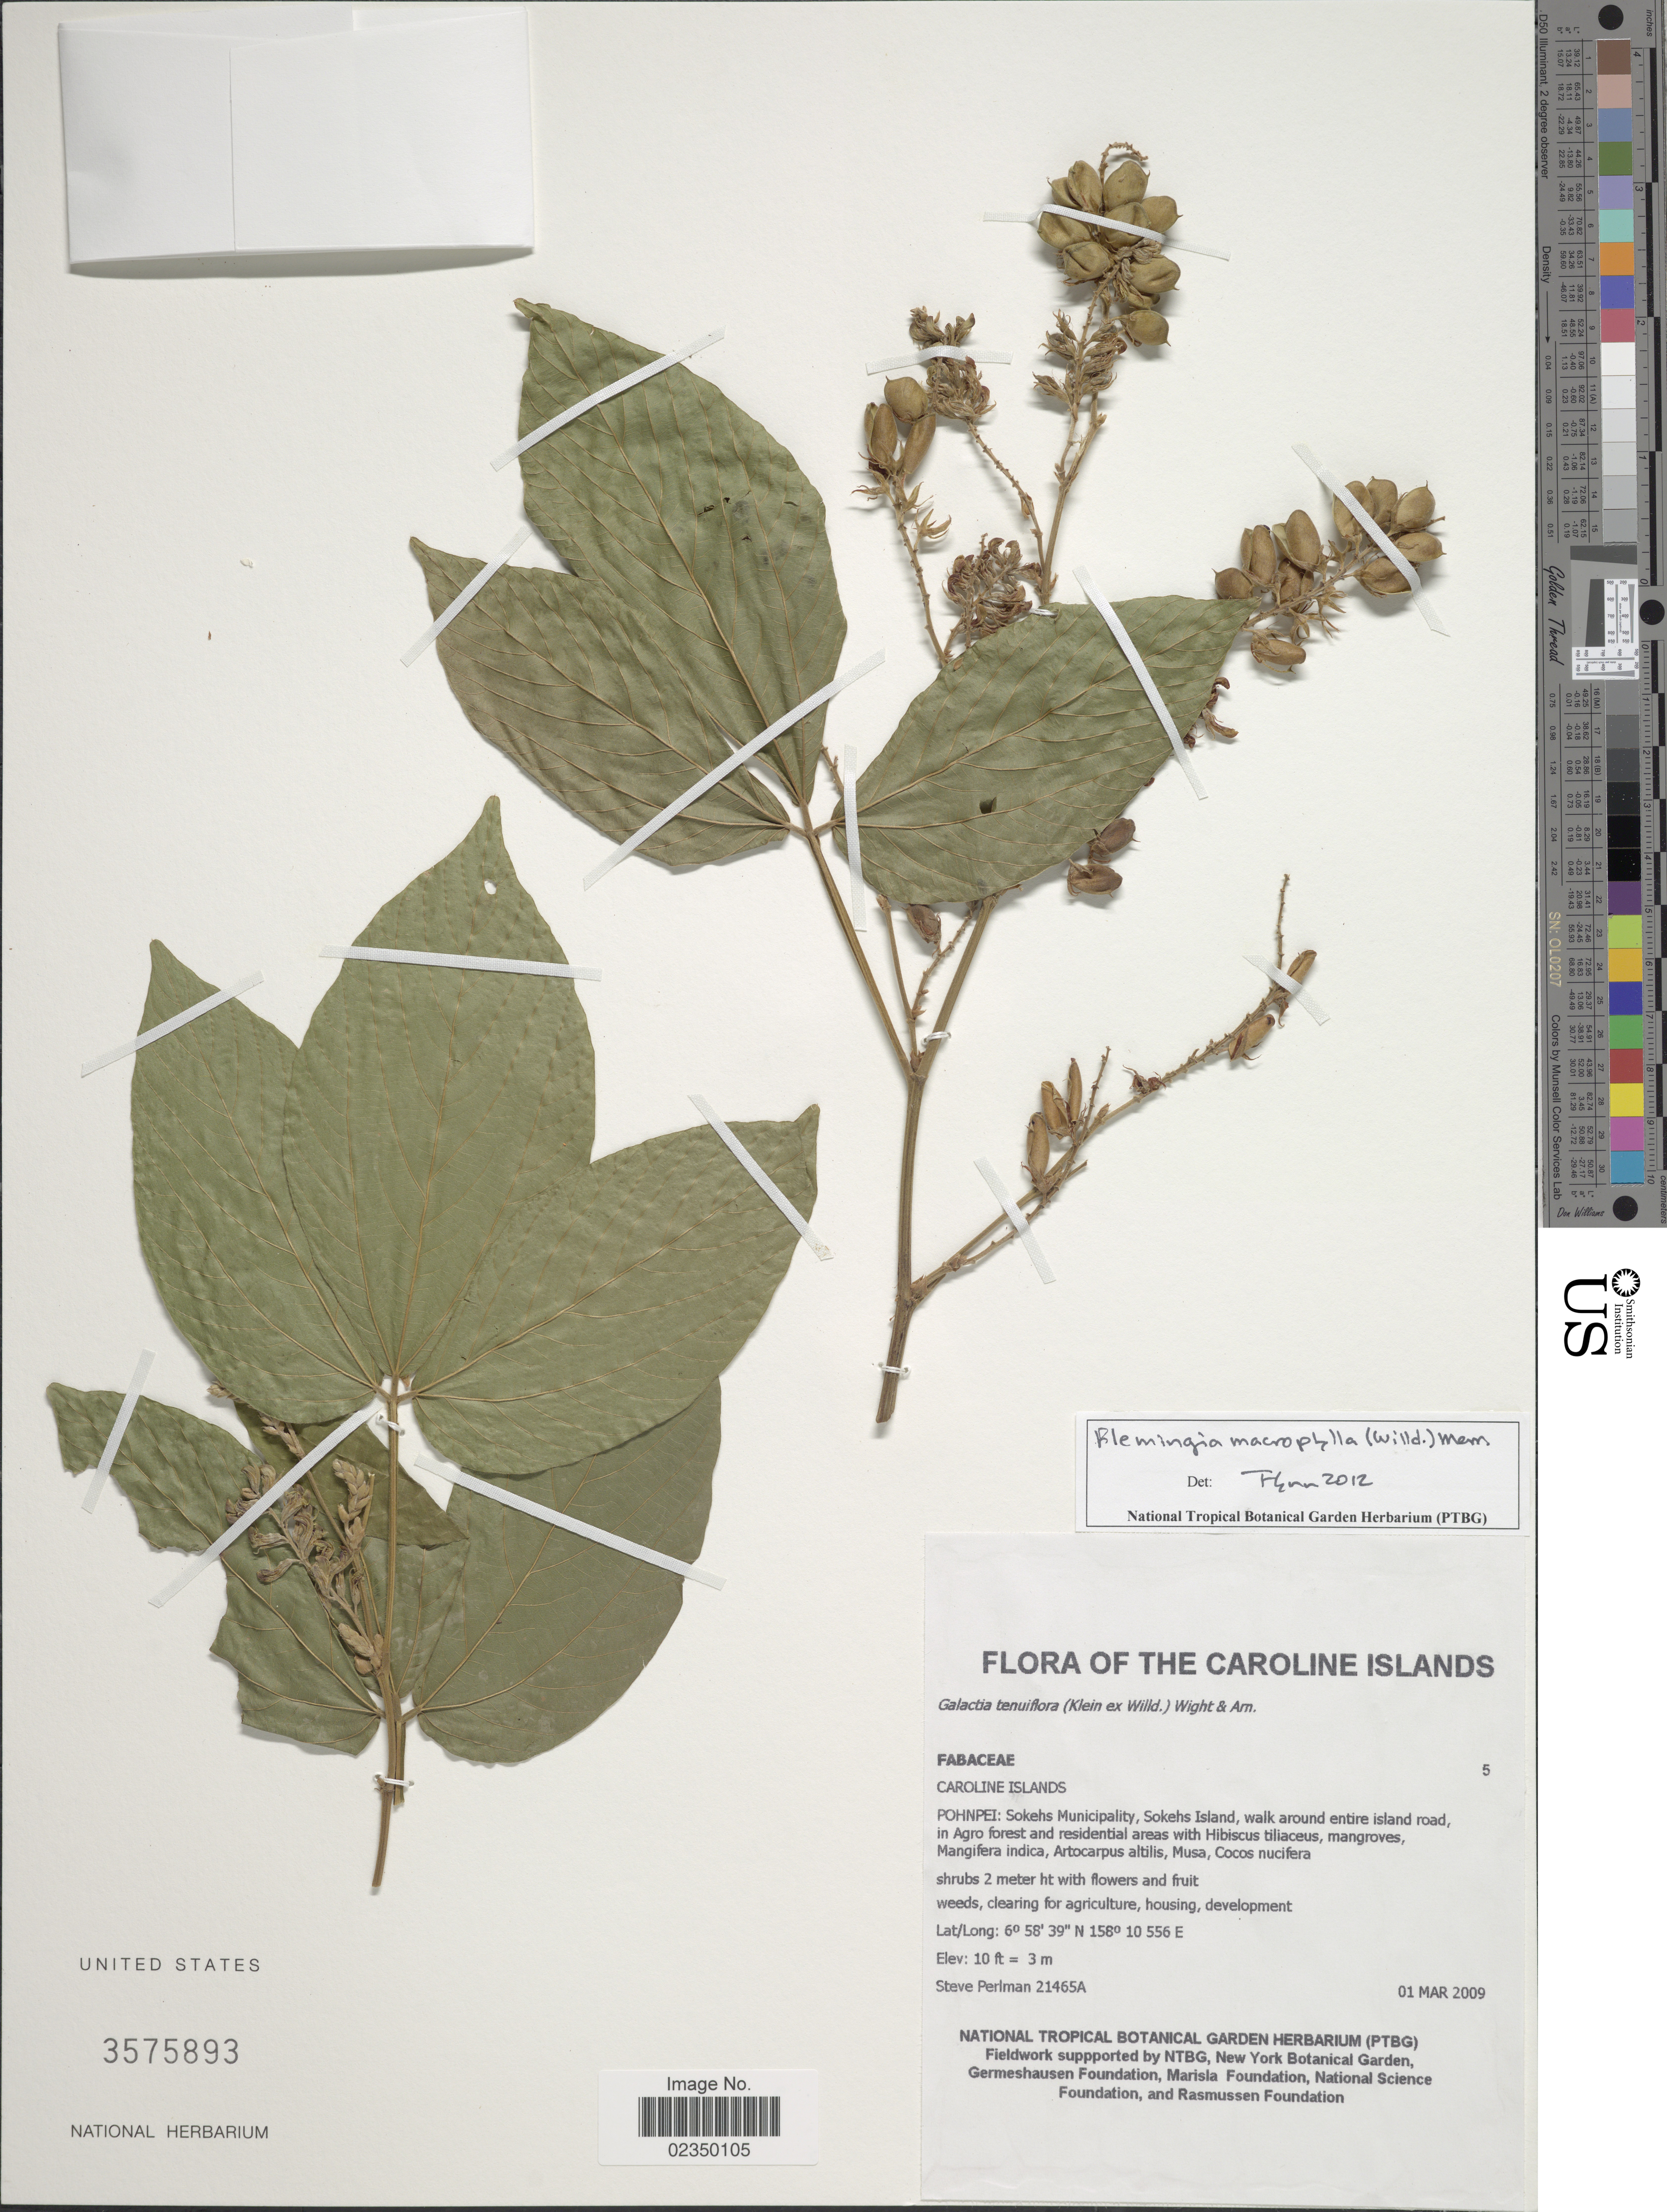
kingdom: Plantae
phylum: Tracheophyta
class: Magnoliopsida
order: Fabales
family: Fabaceae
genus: Flemingia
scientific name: Flemingia macrophylla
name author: (Willd.) Kuntze ex Merr.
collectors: S. Perlman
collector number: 21465A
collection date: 2009-03-01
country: Micronesia, Federated States of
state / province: Pohnpei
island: Pohnpei [Ponape]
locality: Pohnpei: Sokehs Municipality, Sokehs Island, walk around entire island road in Agro forest and residential areas.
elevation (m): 3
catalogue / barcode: US 3575893